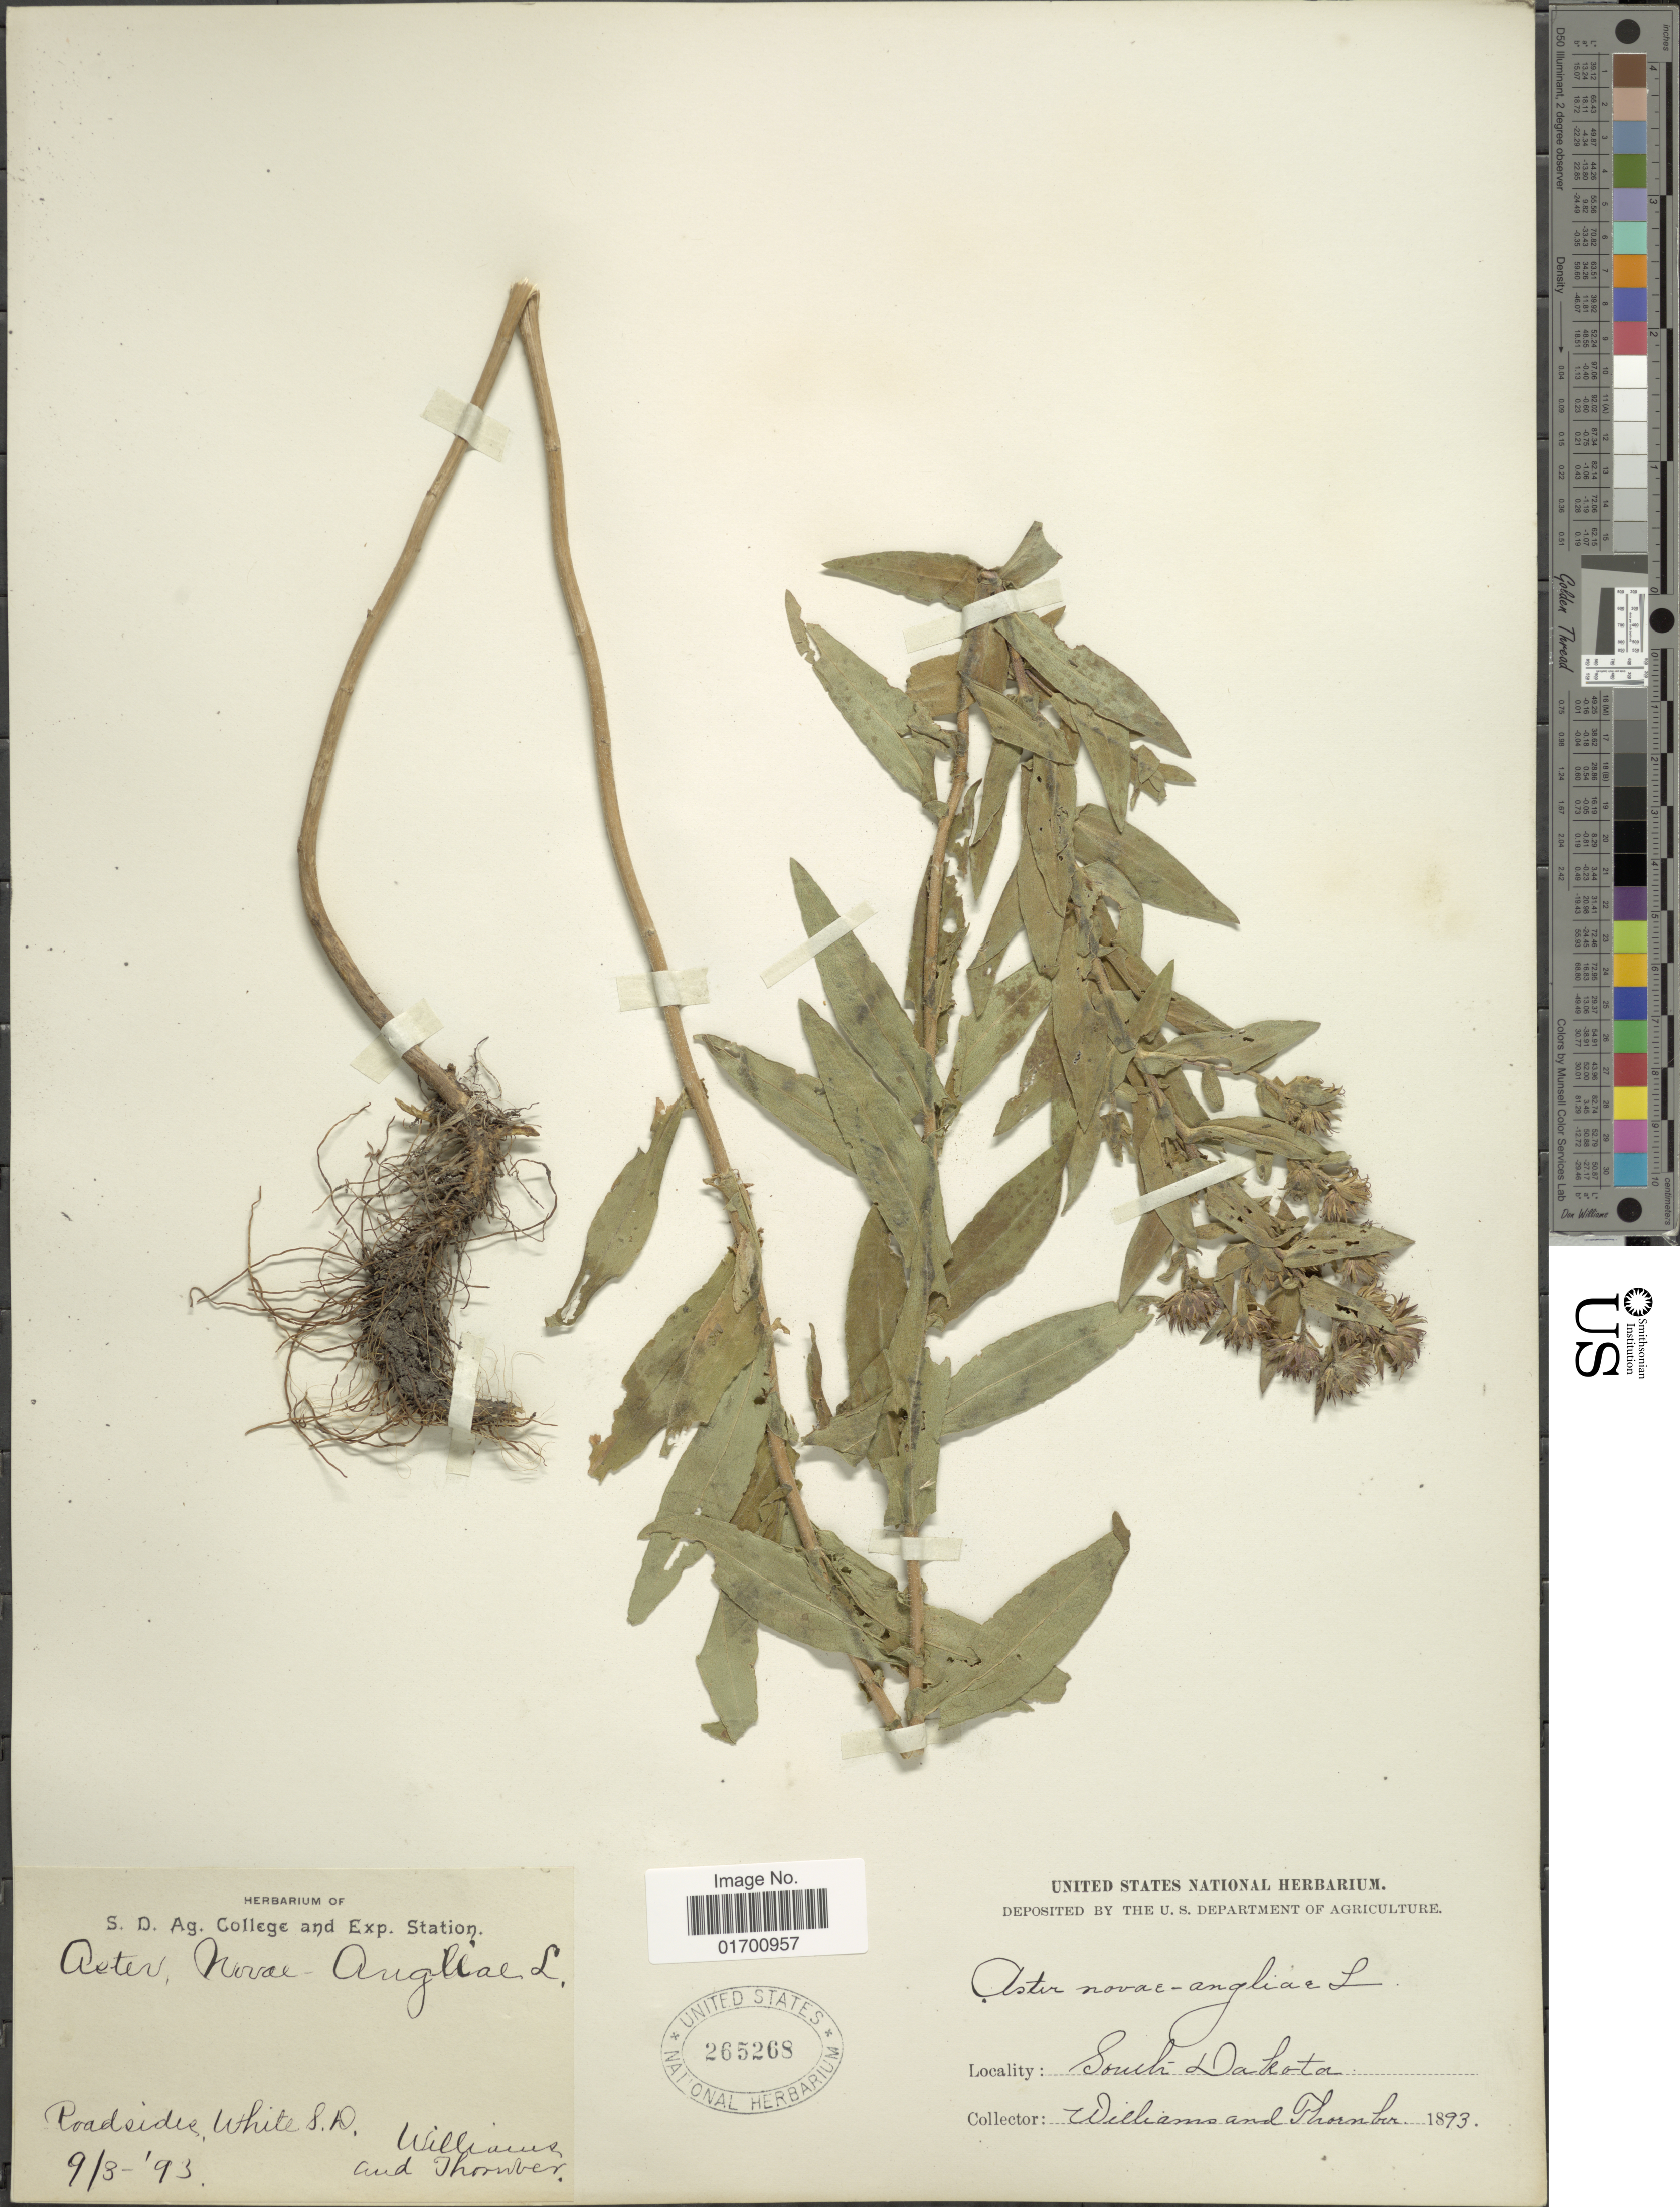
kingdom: Plantae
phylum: Tracheophyta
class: Magnoliopsida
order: Asterales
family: Asteraceae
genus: Symphyotrichum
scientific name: Symphyotrichum novae-angliae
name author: (L.) G.L. Nesom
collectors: -- Williams & -. Thornber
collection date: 1893-03-09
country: United States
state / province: South Dakota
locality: Roadside, White S.D.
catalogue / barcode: US 265268